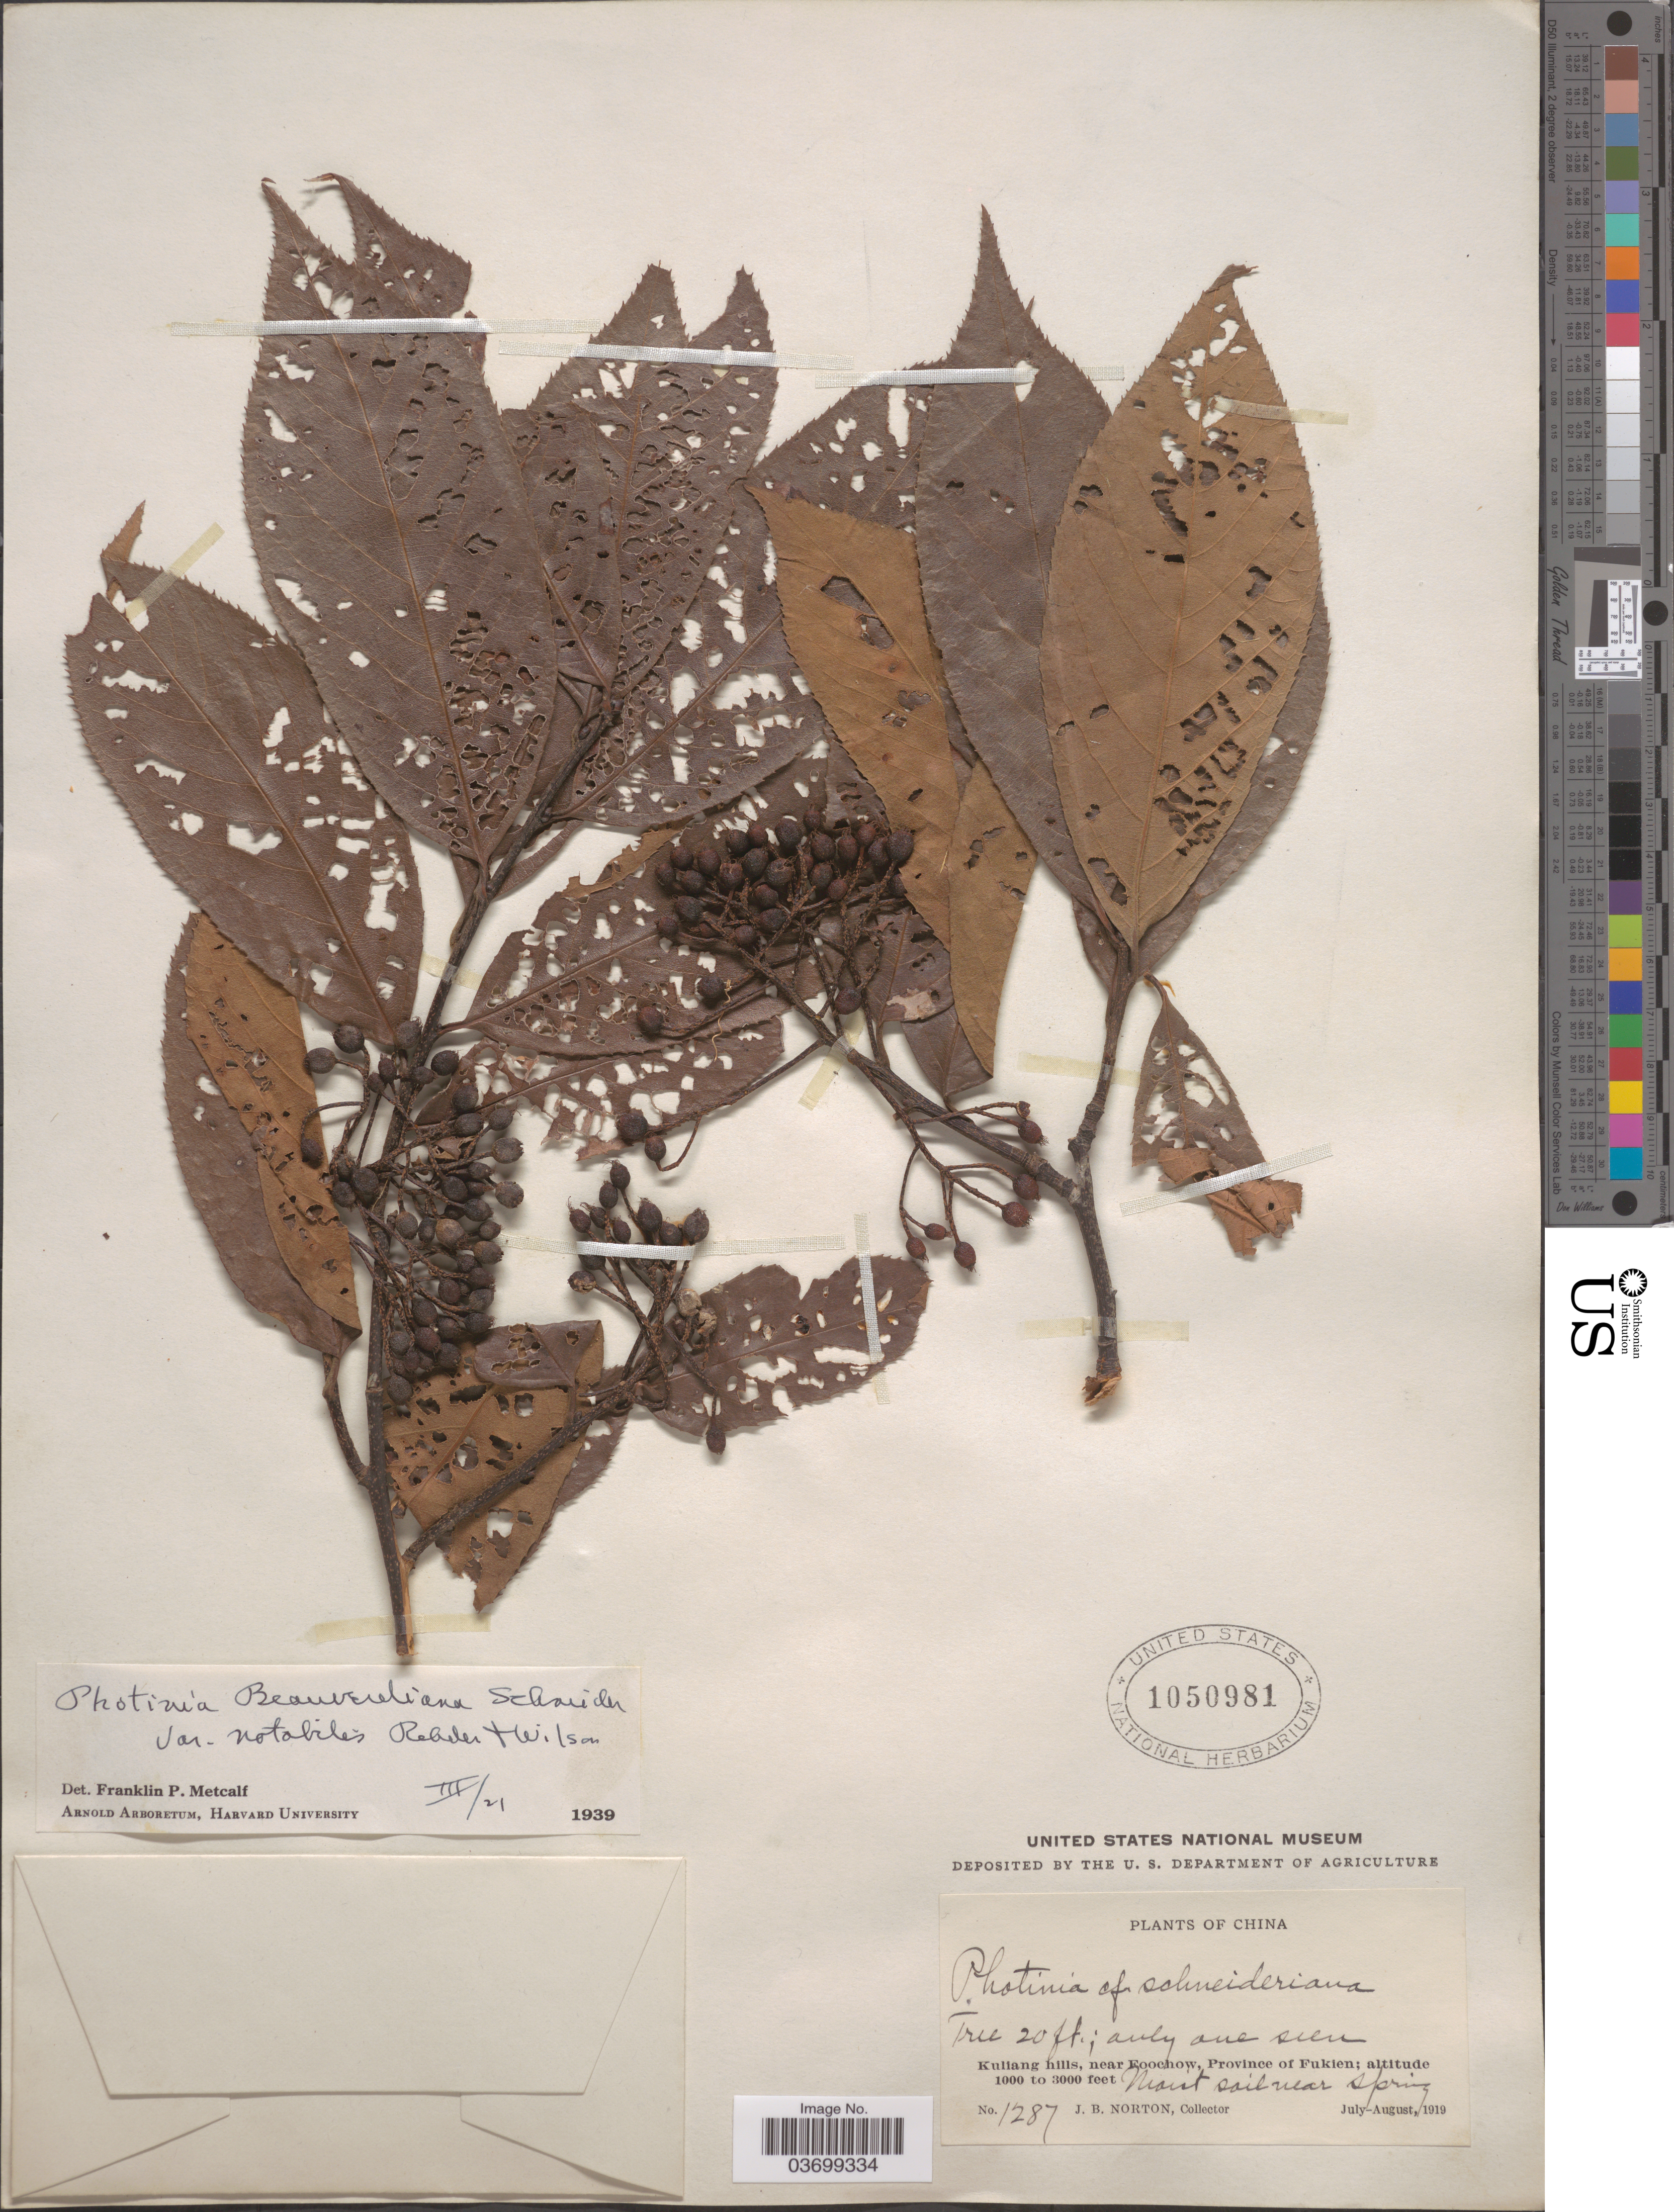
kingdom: Plantae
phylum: Tracheophyta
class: Magnoliopsida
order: Rosales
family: Rosaceae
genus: Photinia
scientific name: Photinia beauverdiana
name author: C.K. Schneid.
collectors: J. B. Norton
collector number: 1287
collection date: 1919-07/1919-08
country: China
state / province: Fujian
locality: Kuliang hills, near Foochow, Province of Fukien.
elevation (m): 305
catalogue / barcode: US 1050981